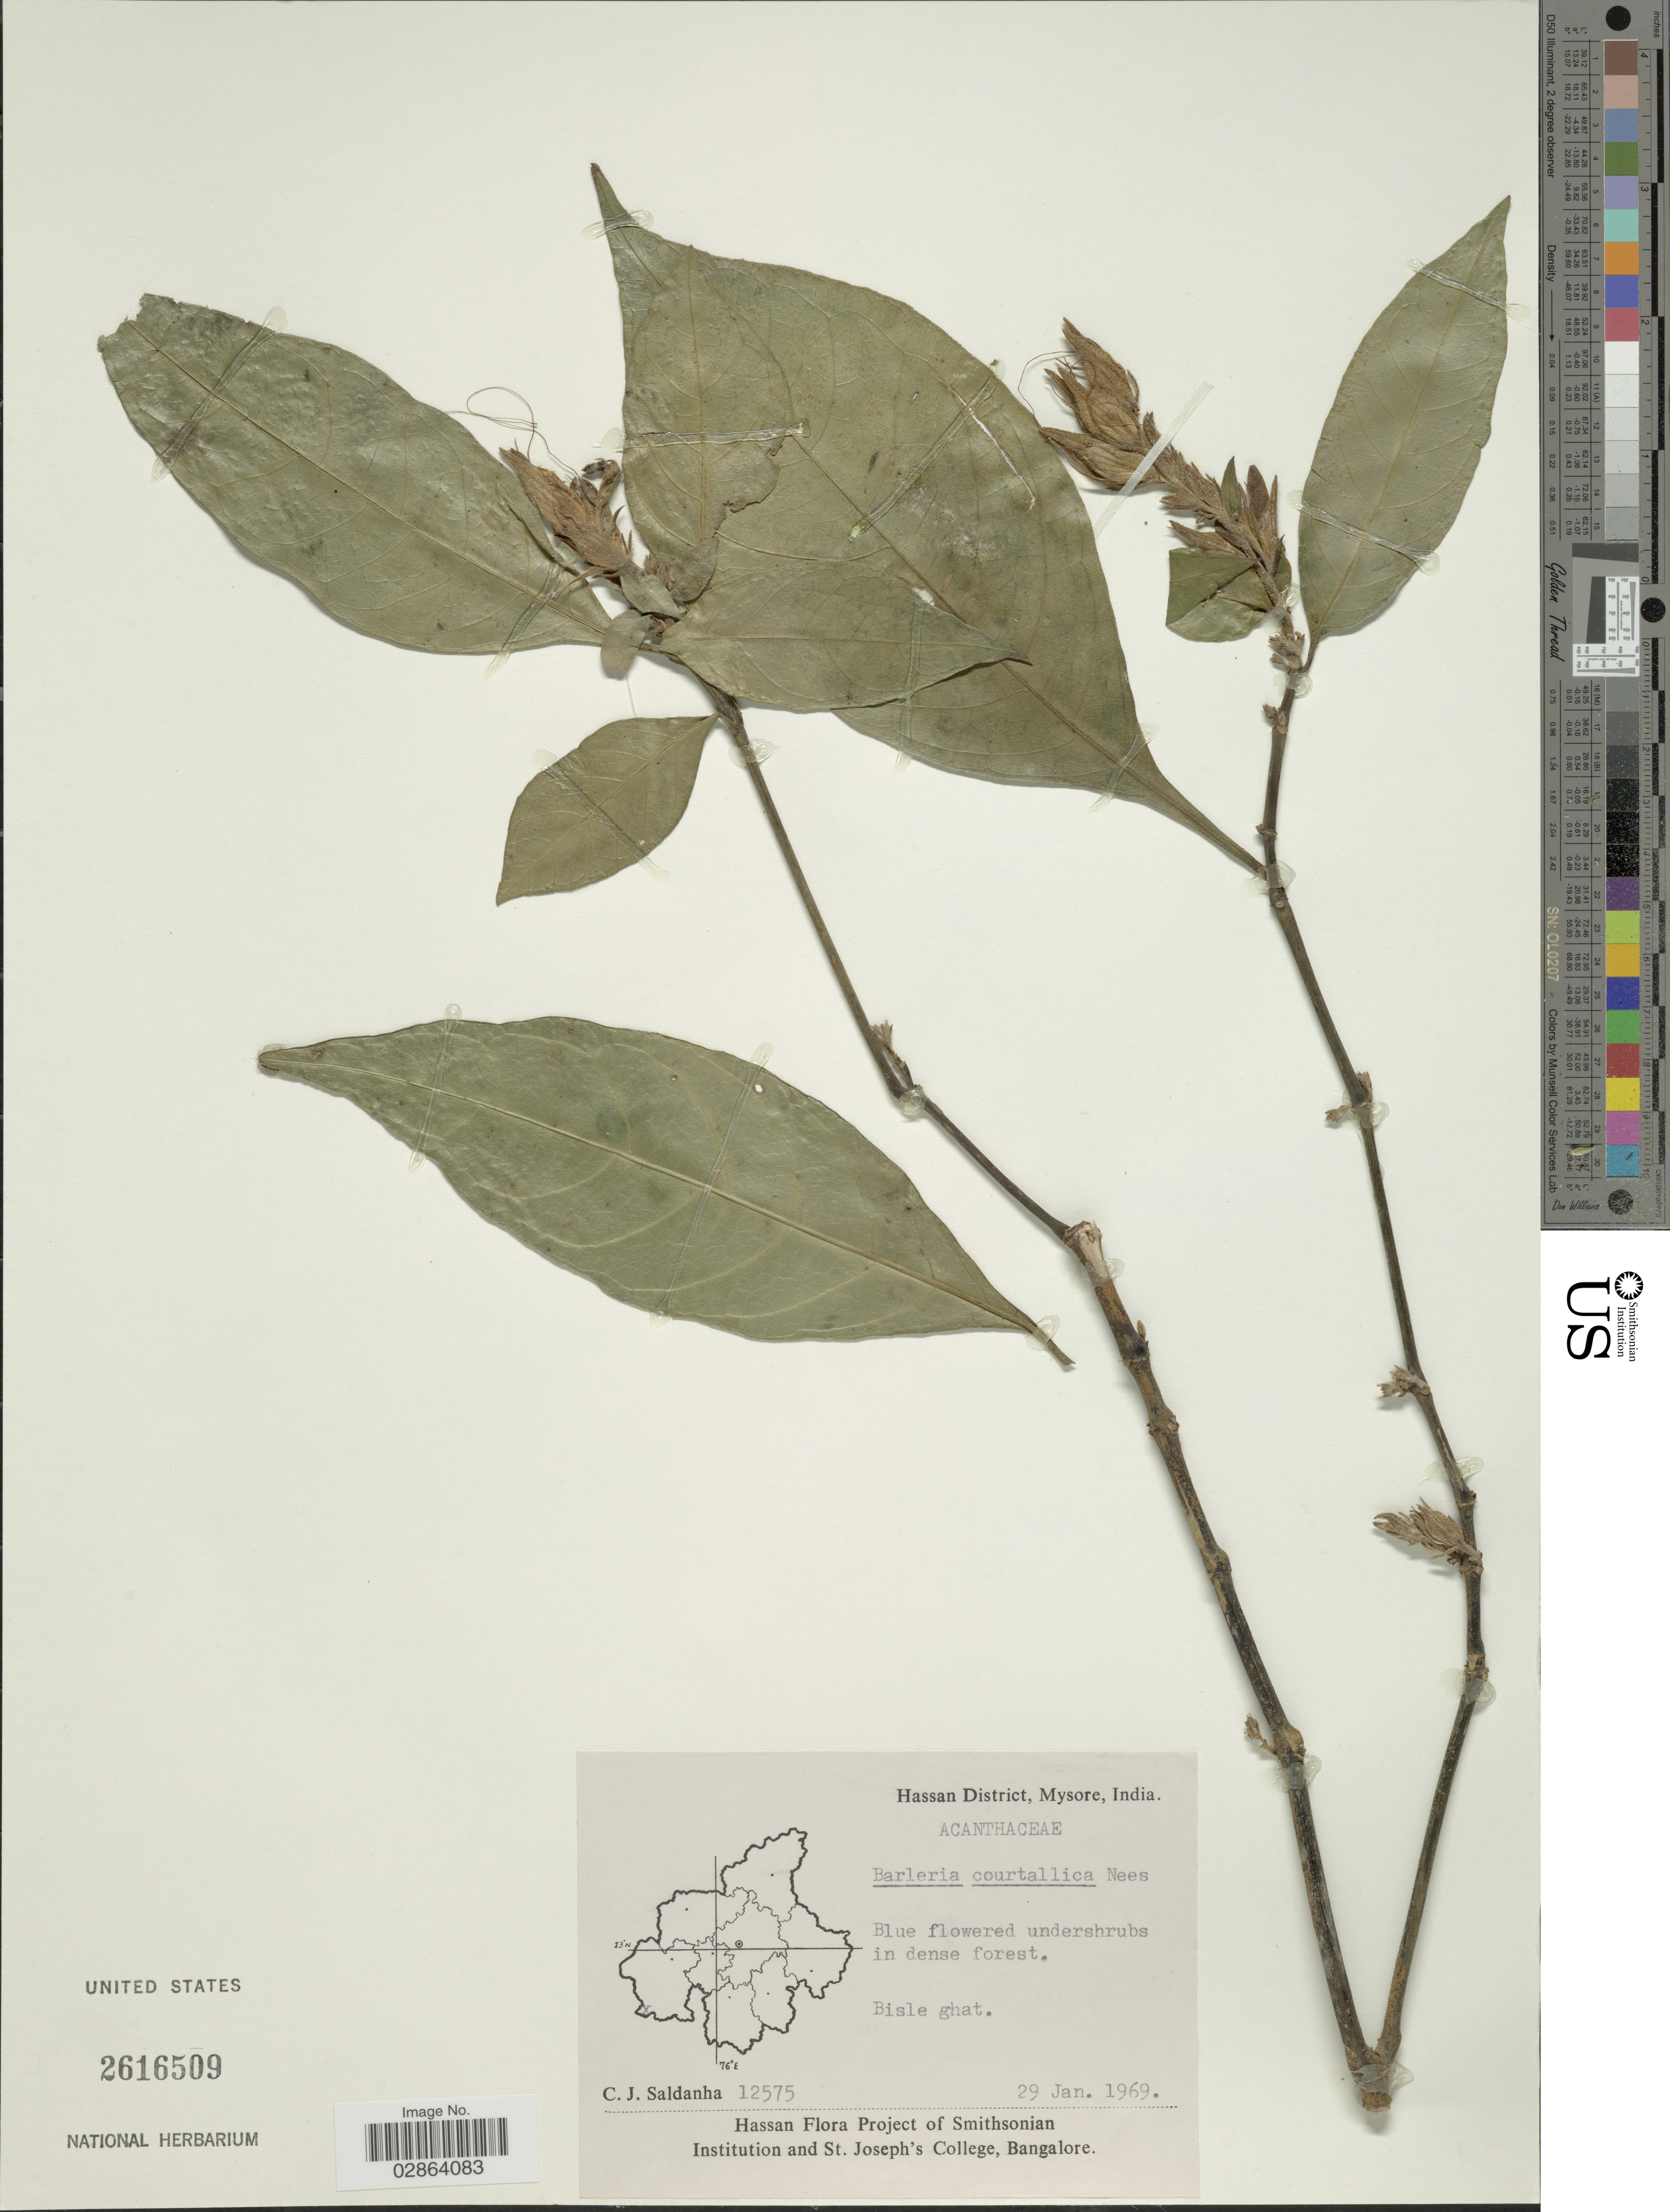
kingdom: Plantae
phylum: Tracheophyta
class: Magnoliopsida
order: Lamiales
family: Acanthaceae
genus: Barleria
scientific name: Barleria courtallica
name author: Nees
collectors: C. J. Saldanha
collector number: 12575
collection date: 1969-01-29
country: India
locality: Hassan District, Mysore, India, Bisle ghat.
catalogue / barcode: US 2616509